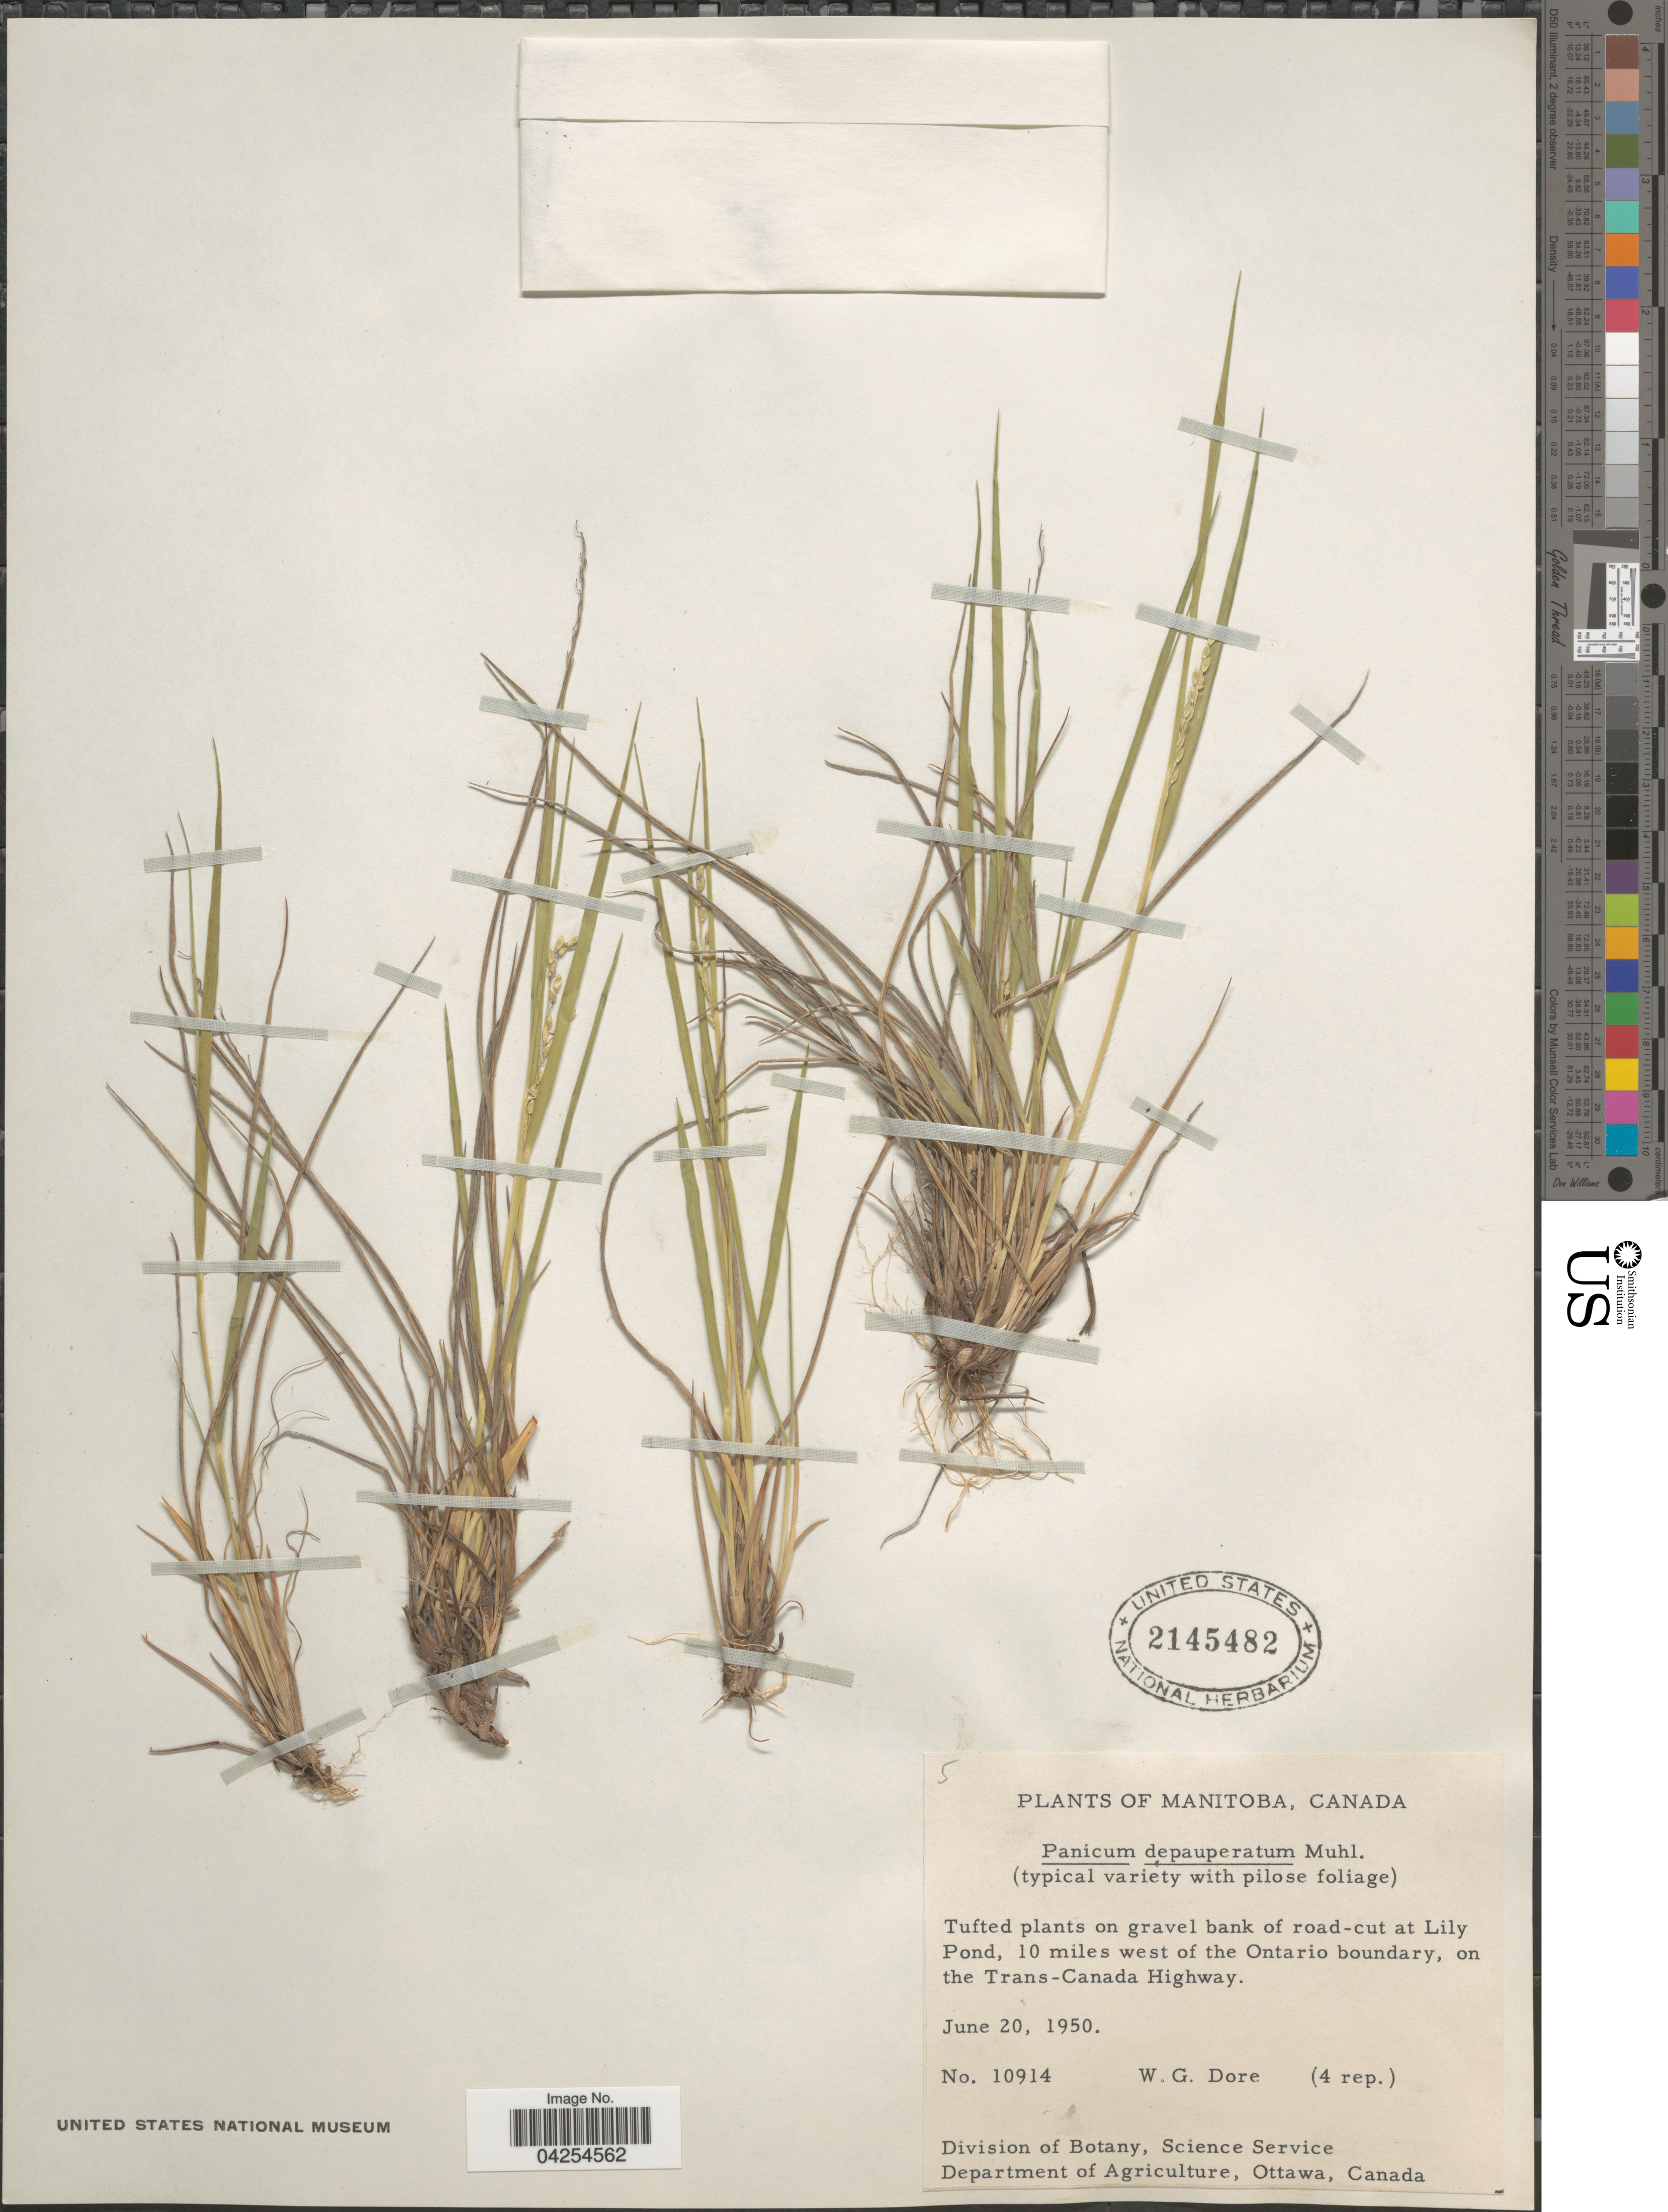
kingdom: Plantae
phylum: Tracheophyta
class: Liliopsida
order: Poales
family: Poaceae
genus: Dichanthelium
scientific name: Dichanthelium depauperatum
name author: (Muhl.) Gould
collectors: W. Dore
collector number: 10914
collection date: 1950-06-20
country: Canada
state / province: Manitoba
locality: Tufted plants on gravel bank of road-cut at Lily Pond, 10 miles west of the Ontario boundary, on the Trans-Canada Highway.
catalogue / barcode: US 2145482